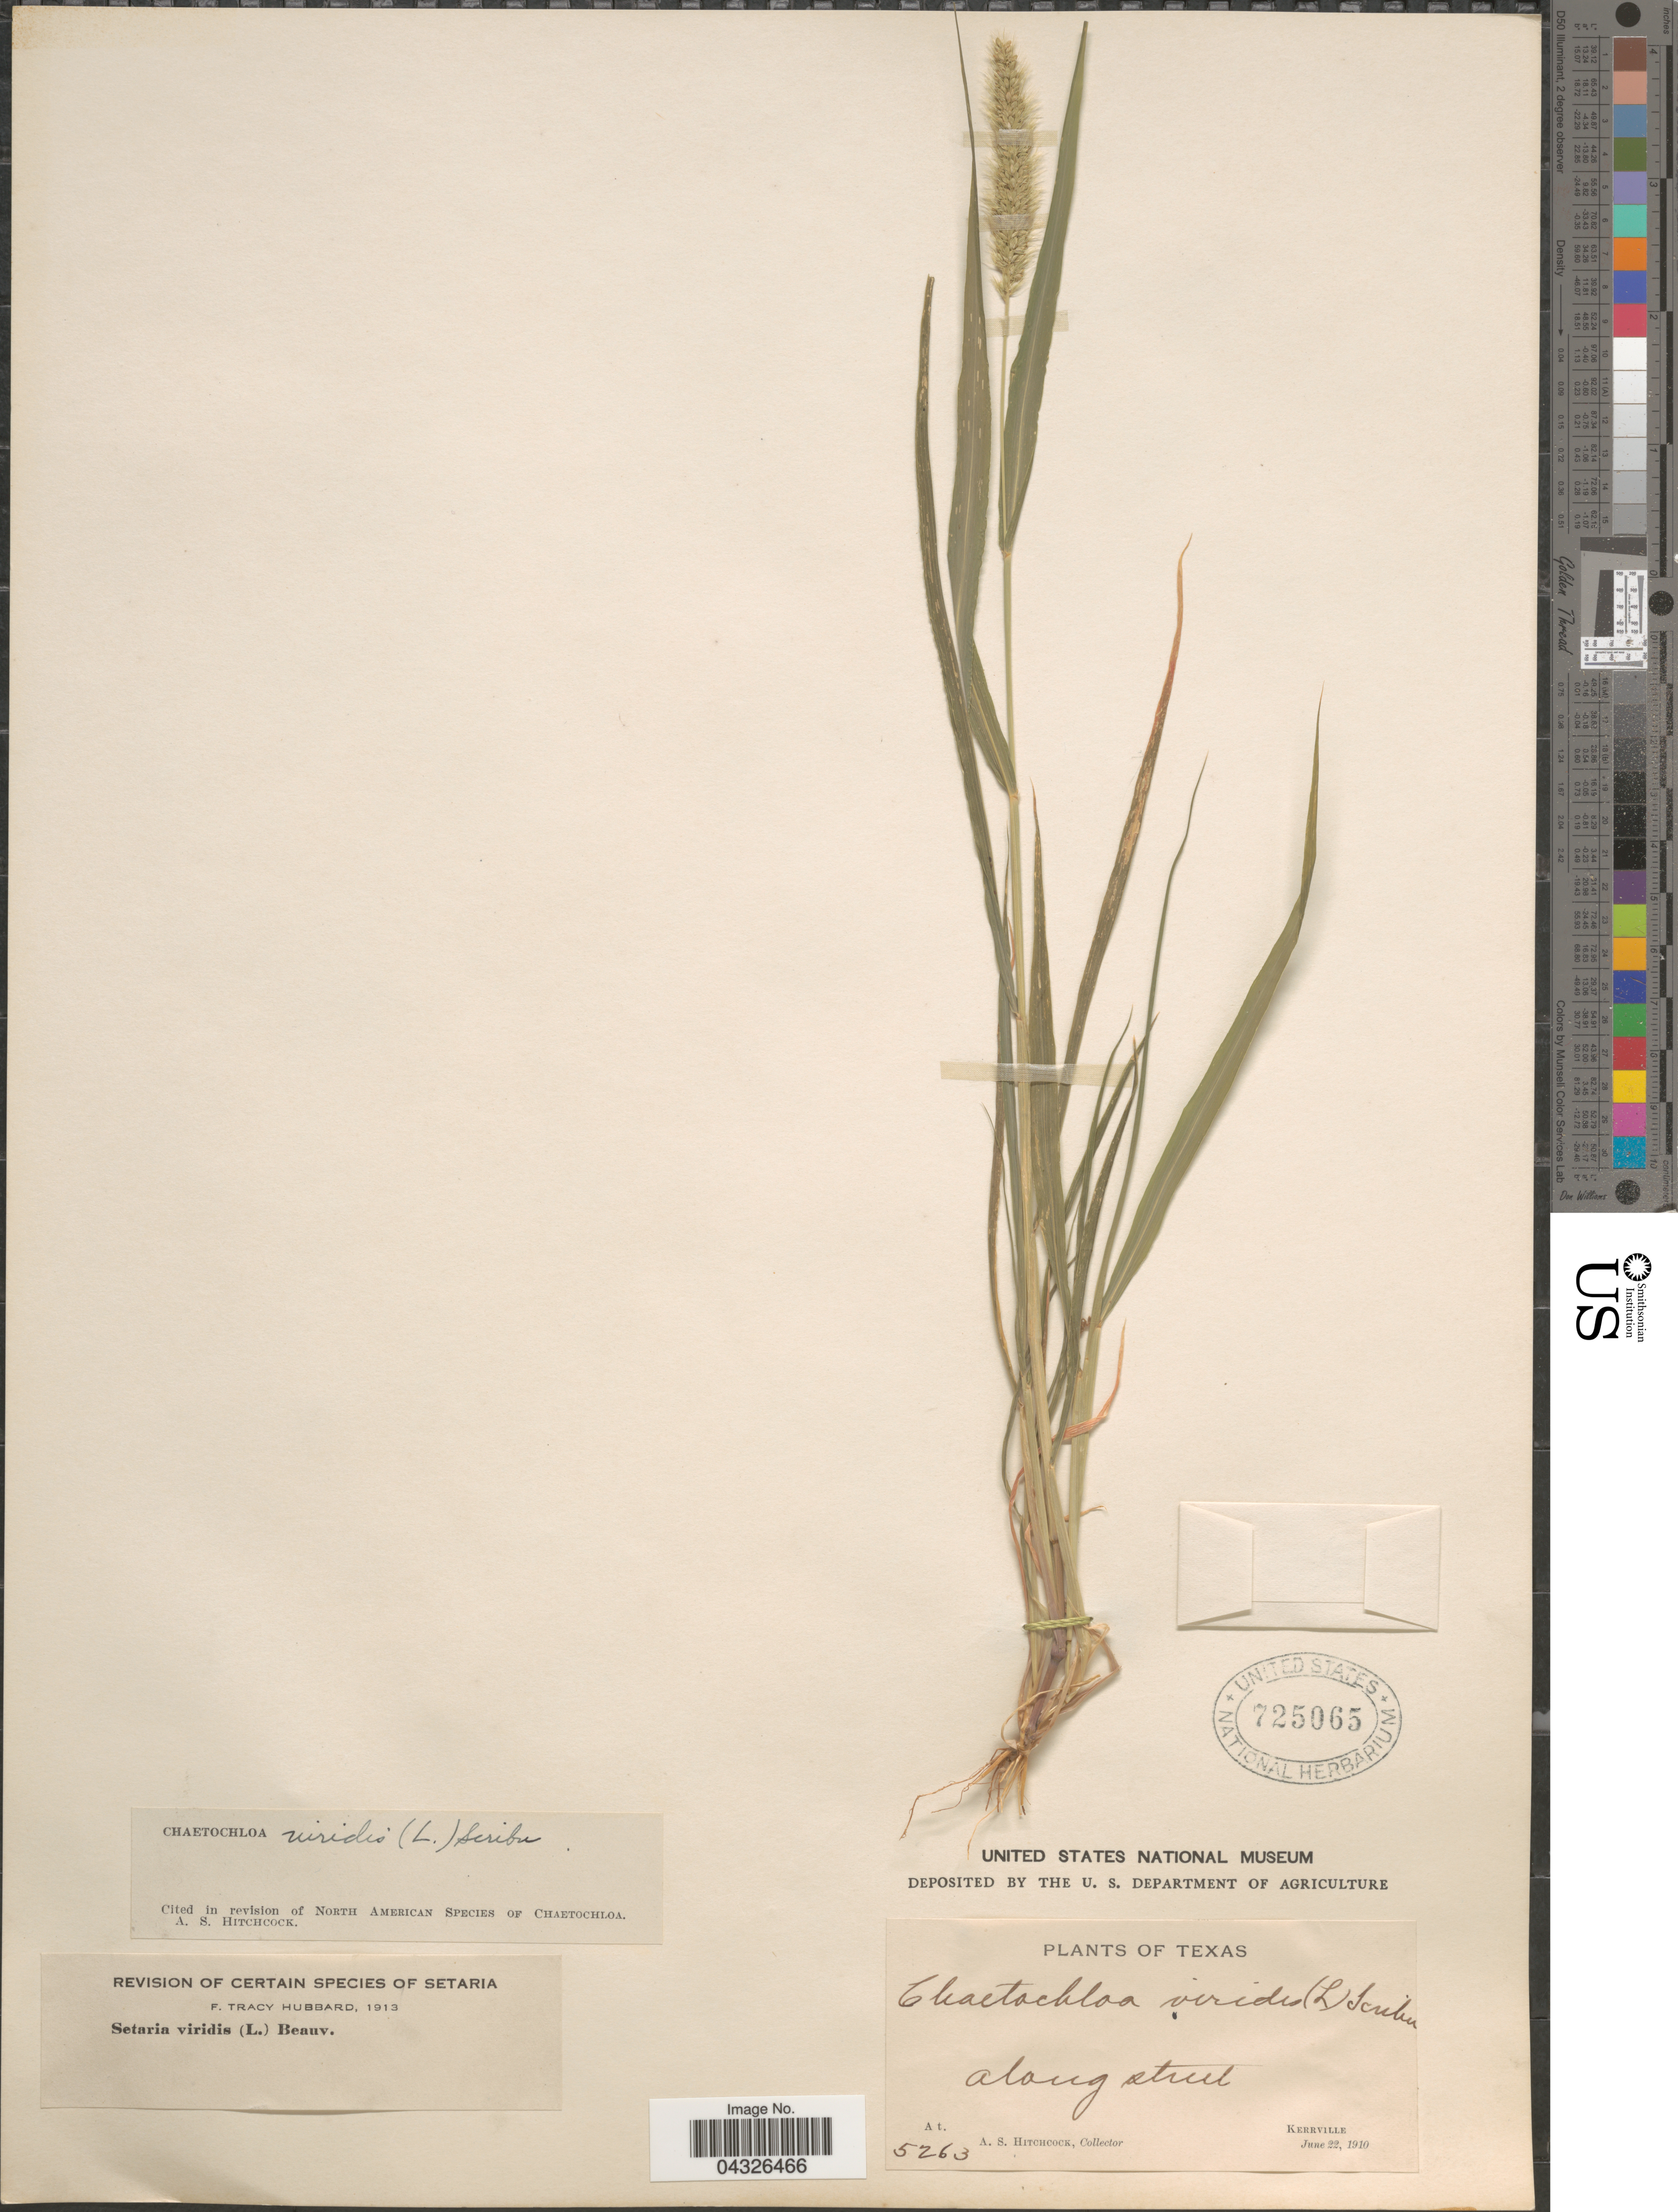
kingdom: Plantae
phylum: Tracheophyta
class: Liliopsida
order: Poales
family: Poaceae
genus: Setaria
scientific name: Setaria viridis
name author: (L.) P. Beauv.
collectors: A. S. Hitchcock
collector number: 5263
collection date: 1910-06-22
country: United States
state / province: Texas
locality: Along street, Kerrville.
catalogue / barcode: US 725065